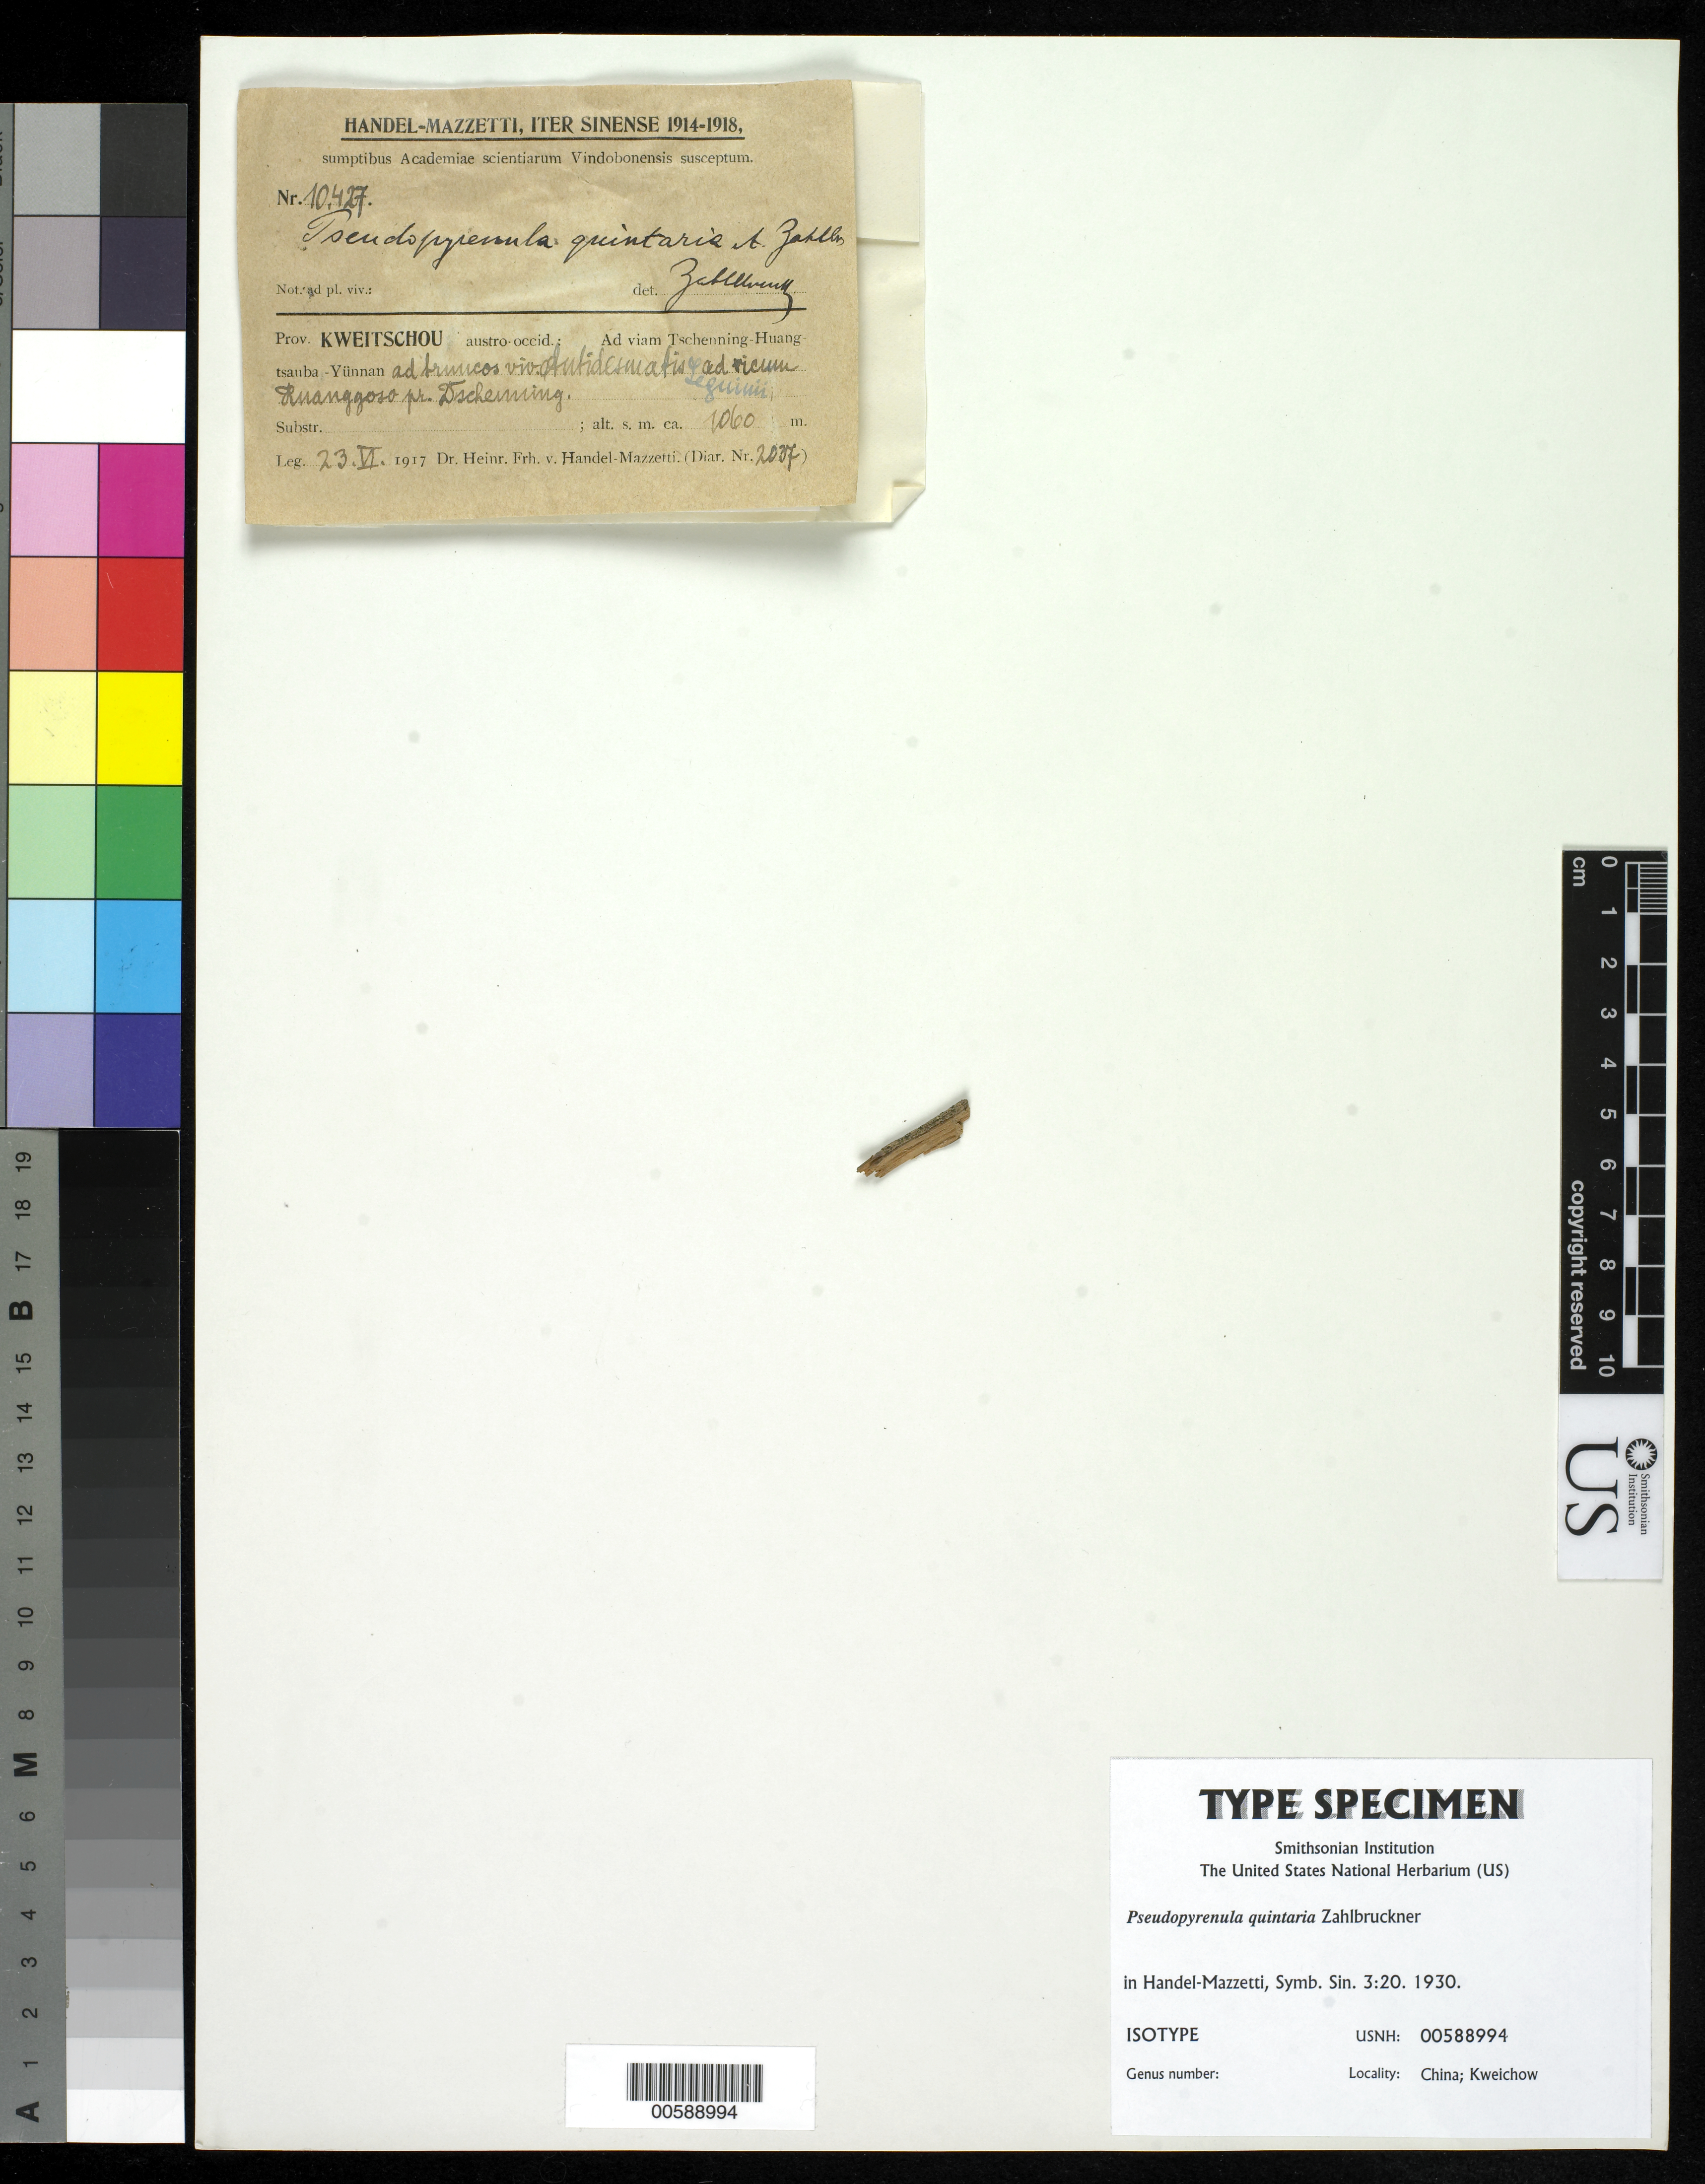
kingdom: Fungi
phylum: Ascomycota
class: Dothideomycetes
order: Trypetheliales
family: Trypetheliaceae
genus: Pseudopyrenula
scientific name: Pseudopyrenula quintaria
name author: Zahlbr. in Hand.-Mazz.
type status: Isotype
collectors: H. Handel-Mazzetti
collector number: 10427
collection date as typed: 23 Jun 1917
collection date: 1917-06-23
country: China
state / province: Guizhou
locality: Austro-occid., ad viam Tschenning-Huangtsauba-Yunnan. [SW, along Tschenning-Huangtsauba-Yunnan Road.]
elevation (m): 1060